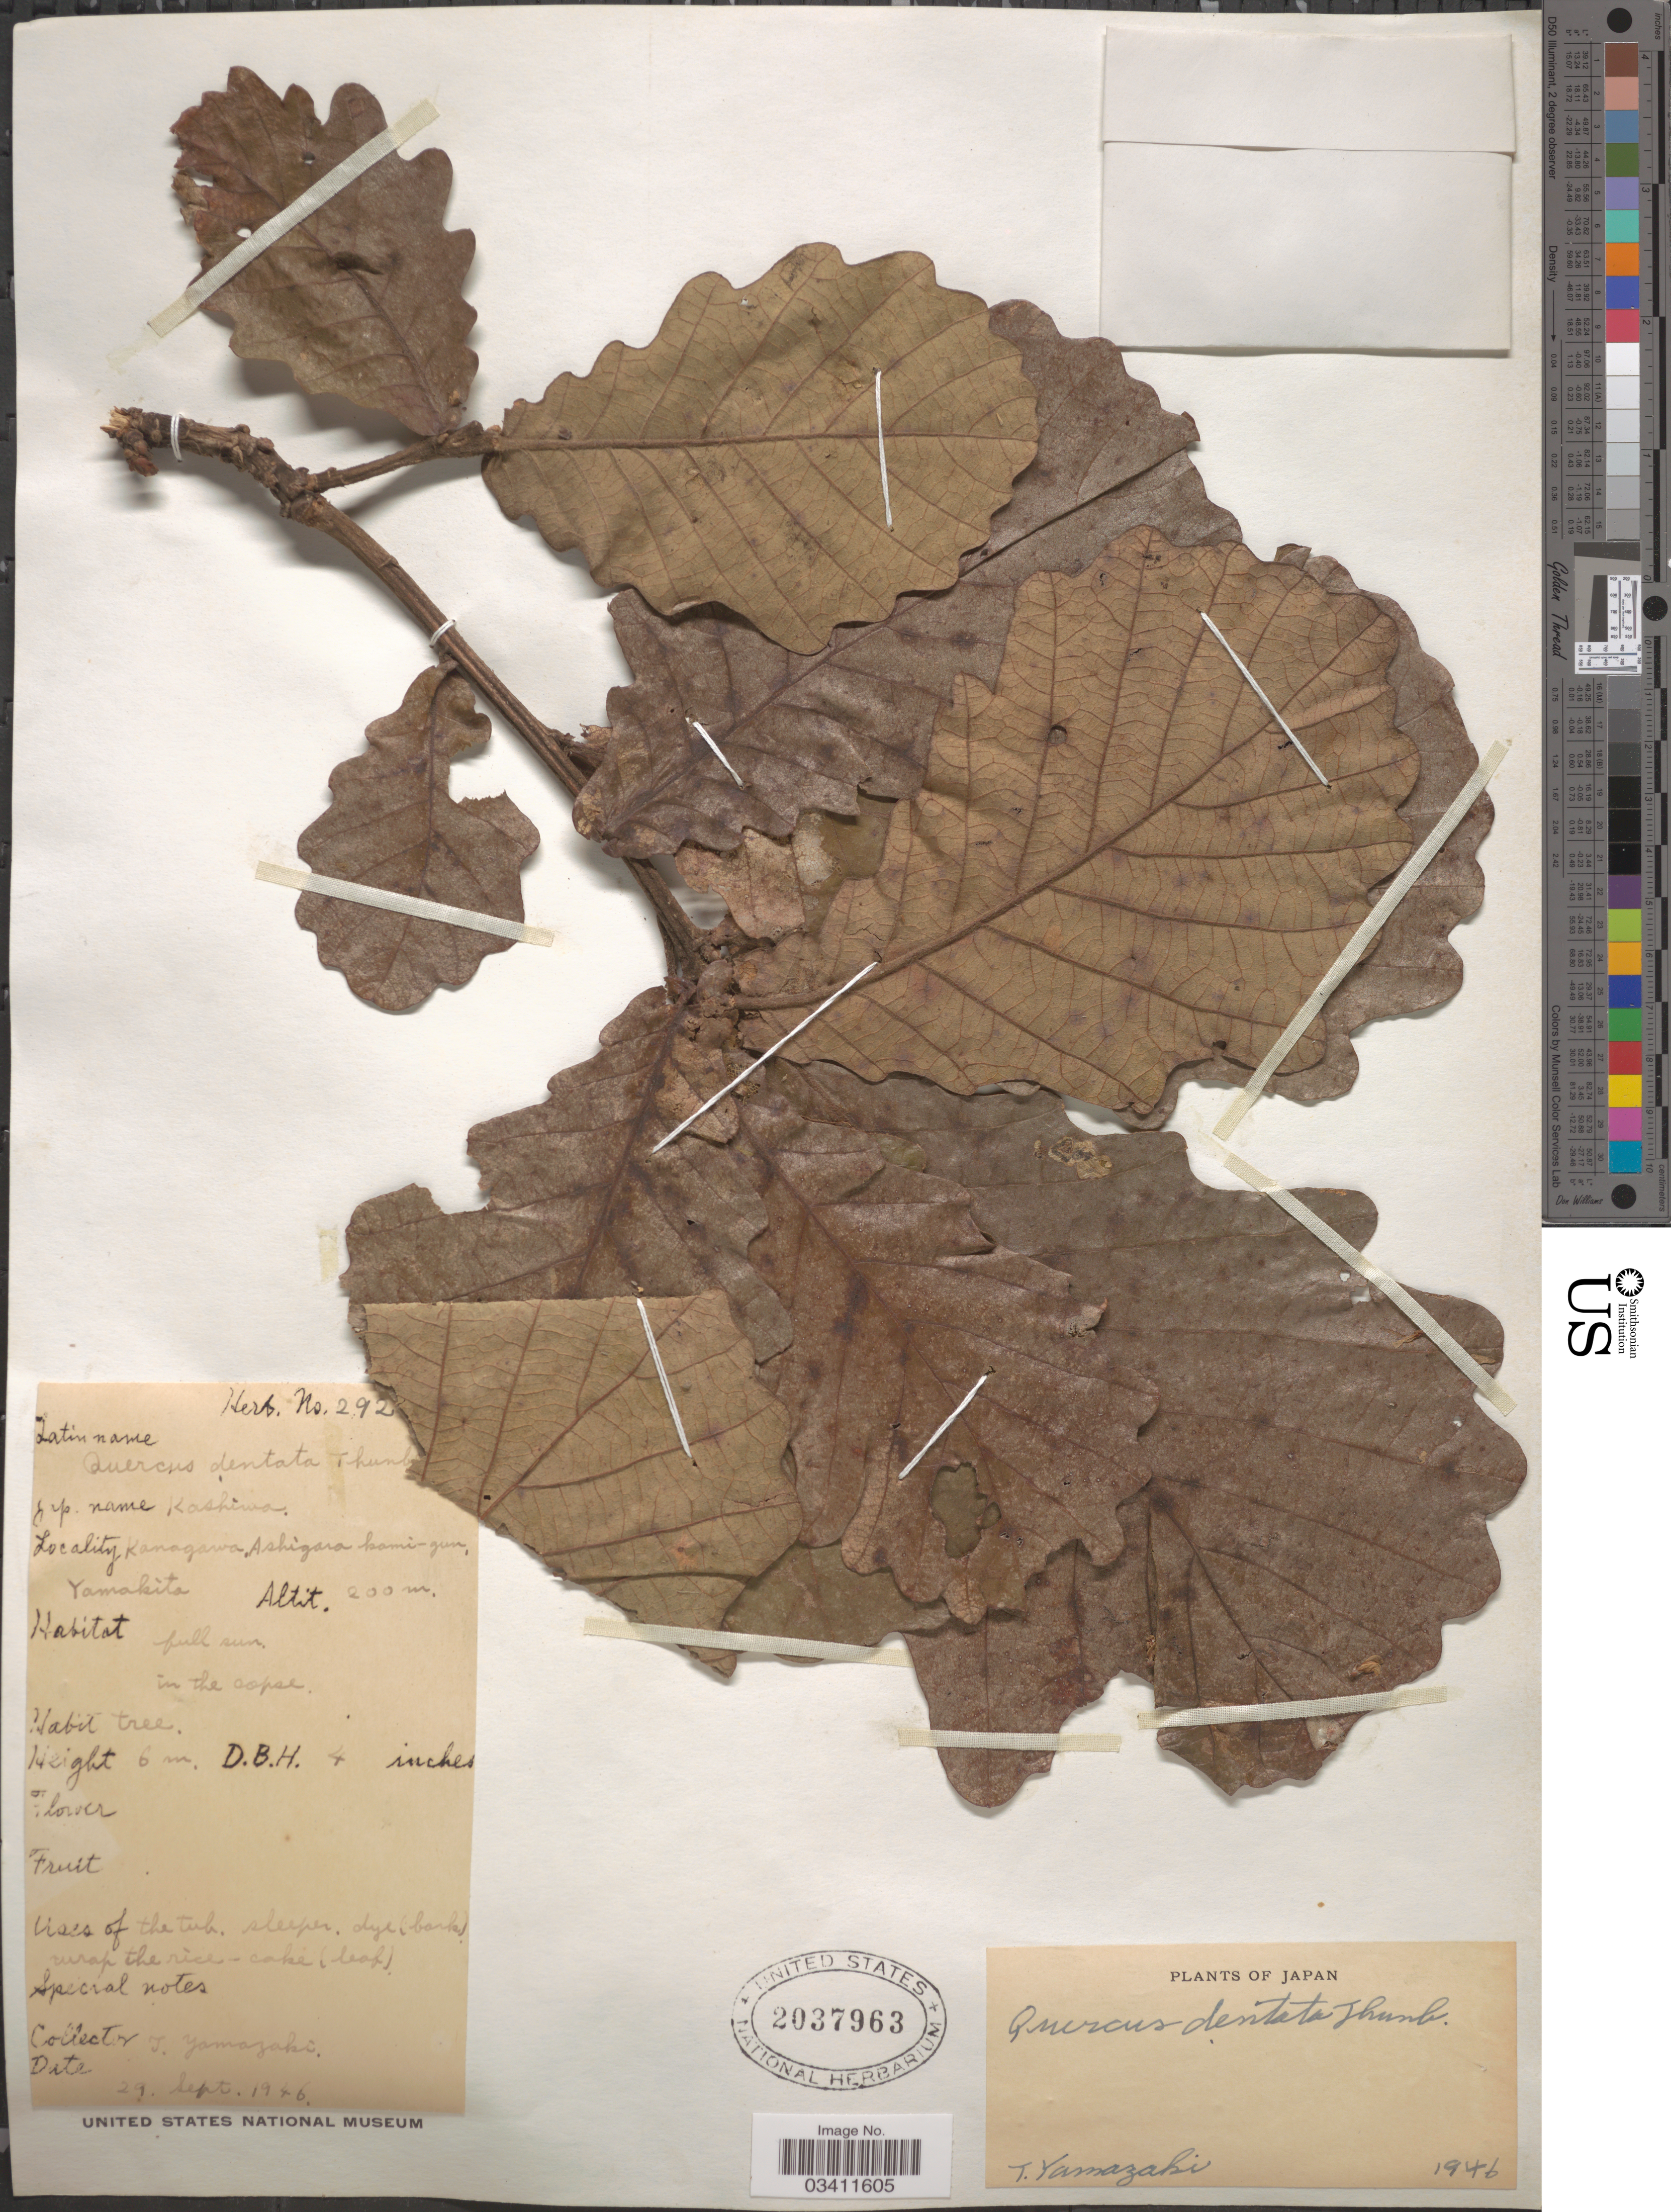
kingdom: Plantae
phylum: Tracheophyta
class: Magnoliopsida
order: Fagales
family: Fagaceae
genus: Quercus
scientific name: Quercus dentata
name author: Thunb.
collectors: T. Yamazaki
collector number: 292!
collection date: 1946-09-29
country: Japan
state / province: Kanagawa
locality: Ashigara kami-gun, Yamakita.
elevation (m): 200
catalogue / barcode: US 2037963